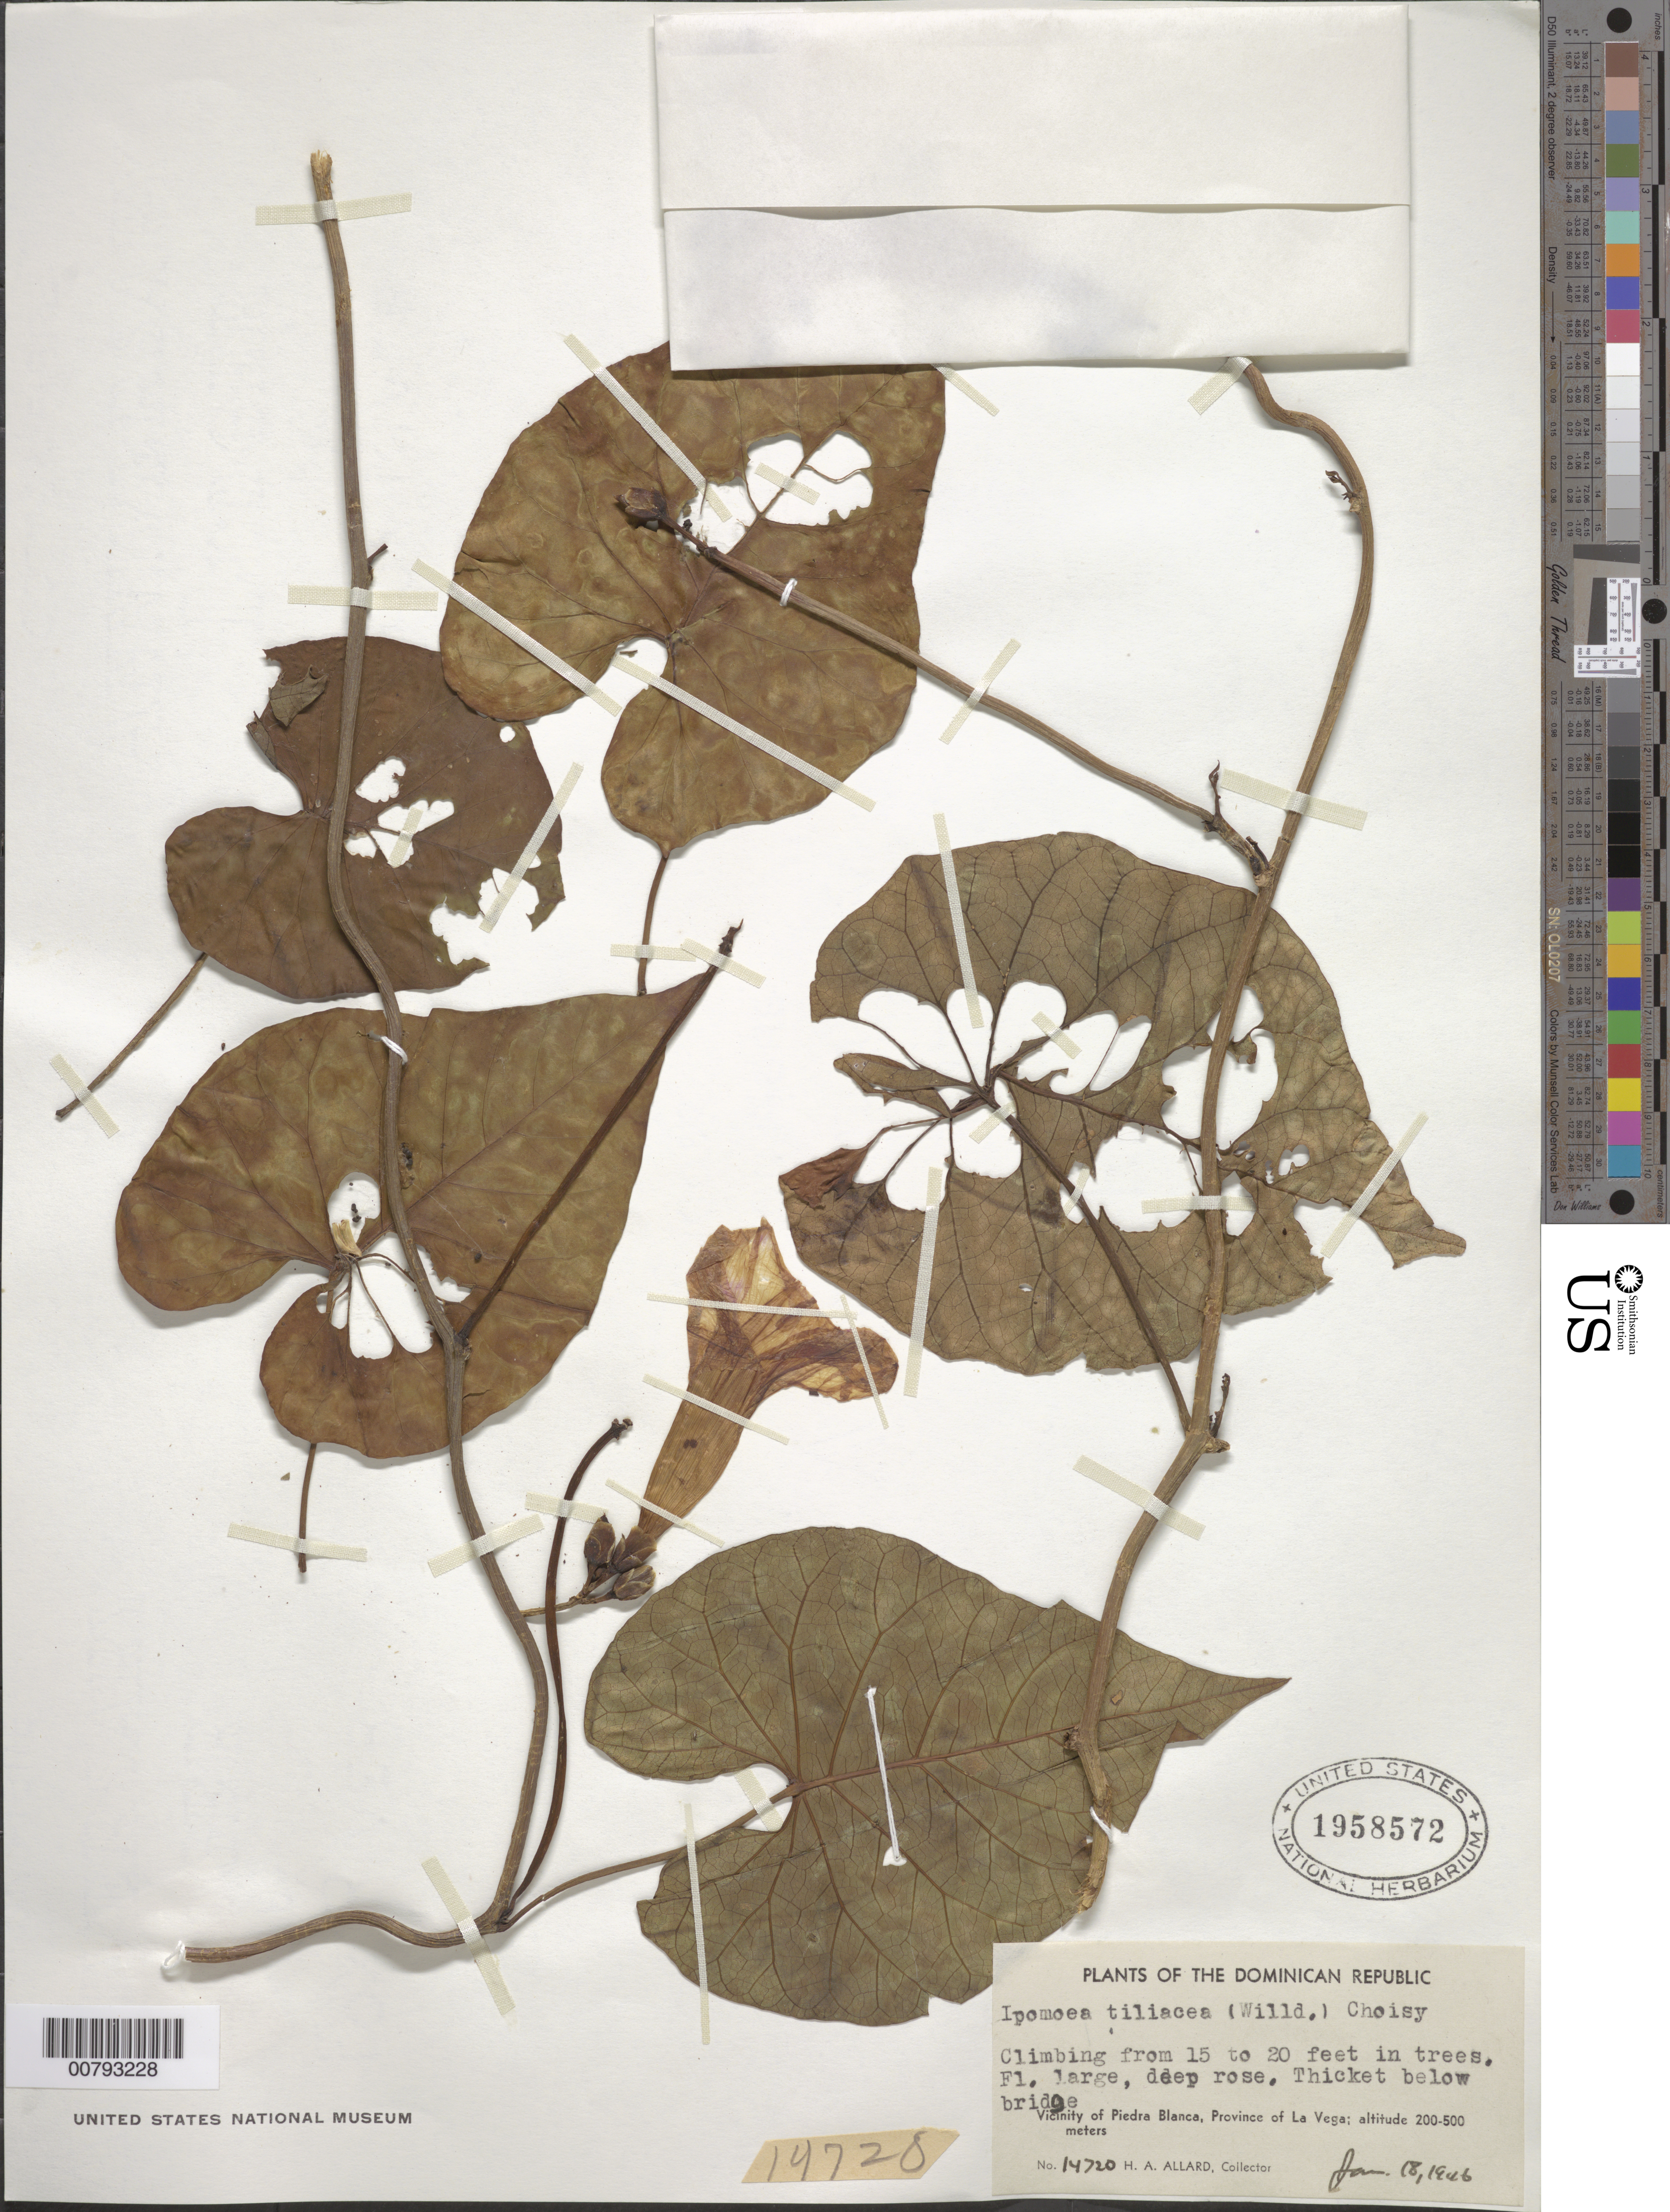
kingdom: Plantae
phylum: Tracheophyta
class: Magnoliopsida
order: Solanales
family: Convolvulaceae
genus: Ipomoea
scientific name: Ipomoea tiliacea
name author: (Willd.) Choisy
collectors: H. A. Allard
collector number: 14720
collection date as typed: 18 Jan 1946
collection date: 1946-01-18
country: Dominican Republic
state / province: La Vega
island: Hispaniola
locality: Vicinity of Piedra Blanca.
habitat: Thicket below bridge.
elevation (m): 200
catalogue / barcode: US 1958572